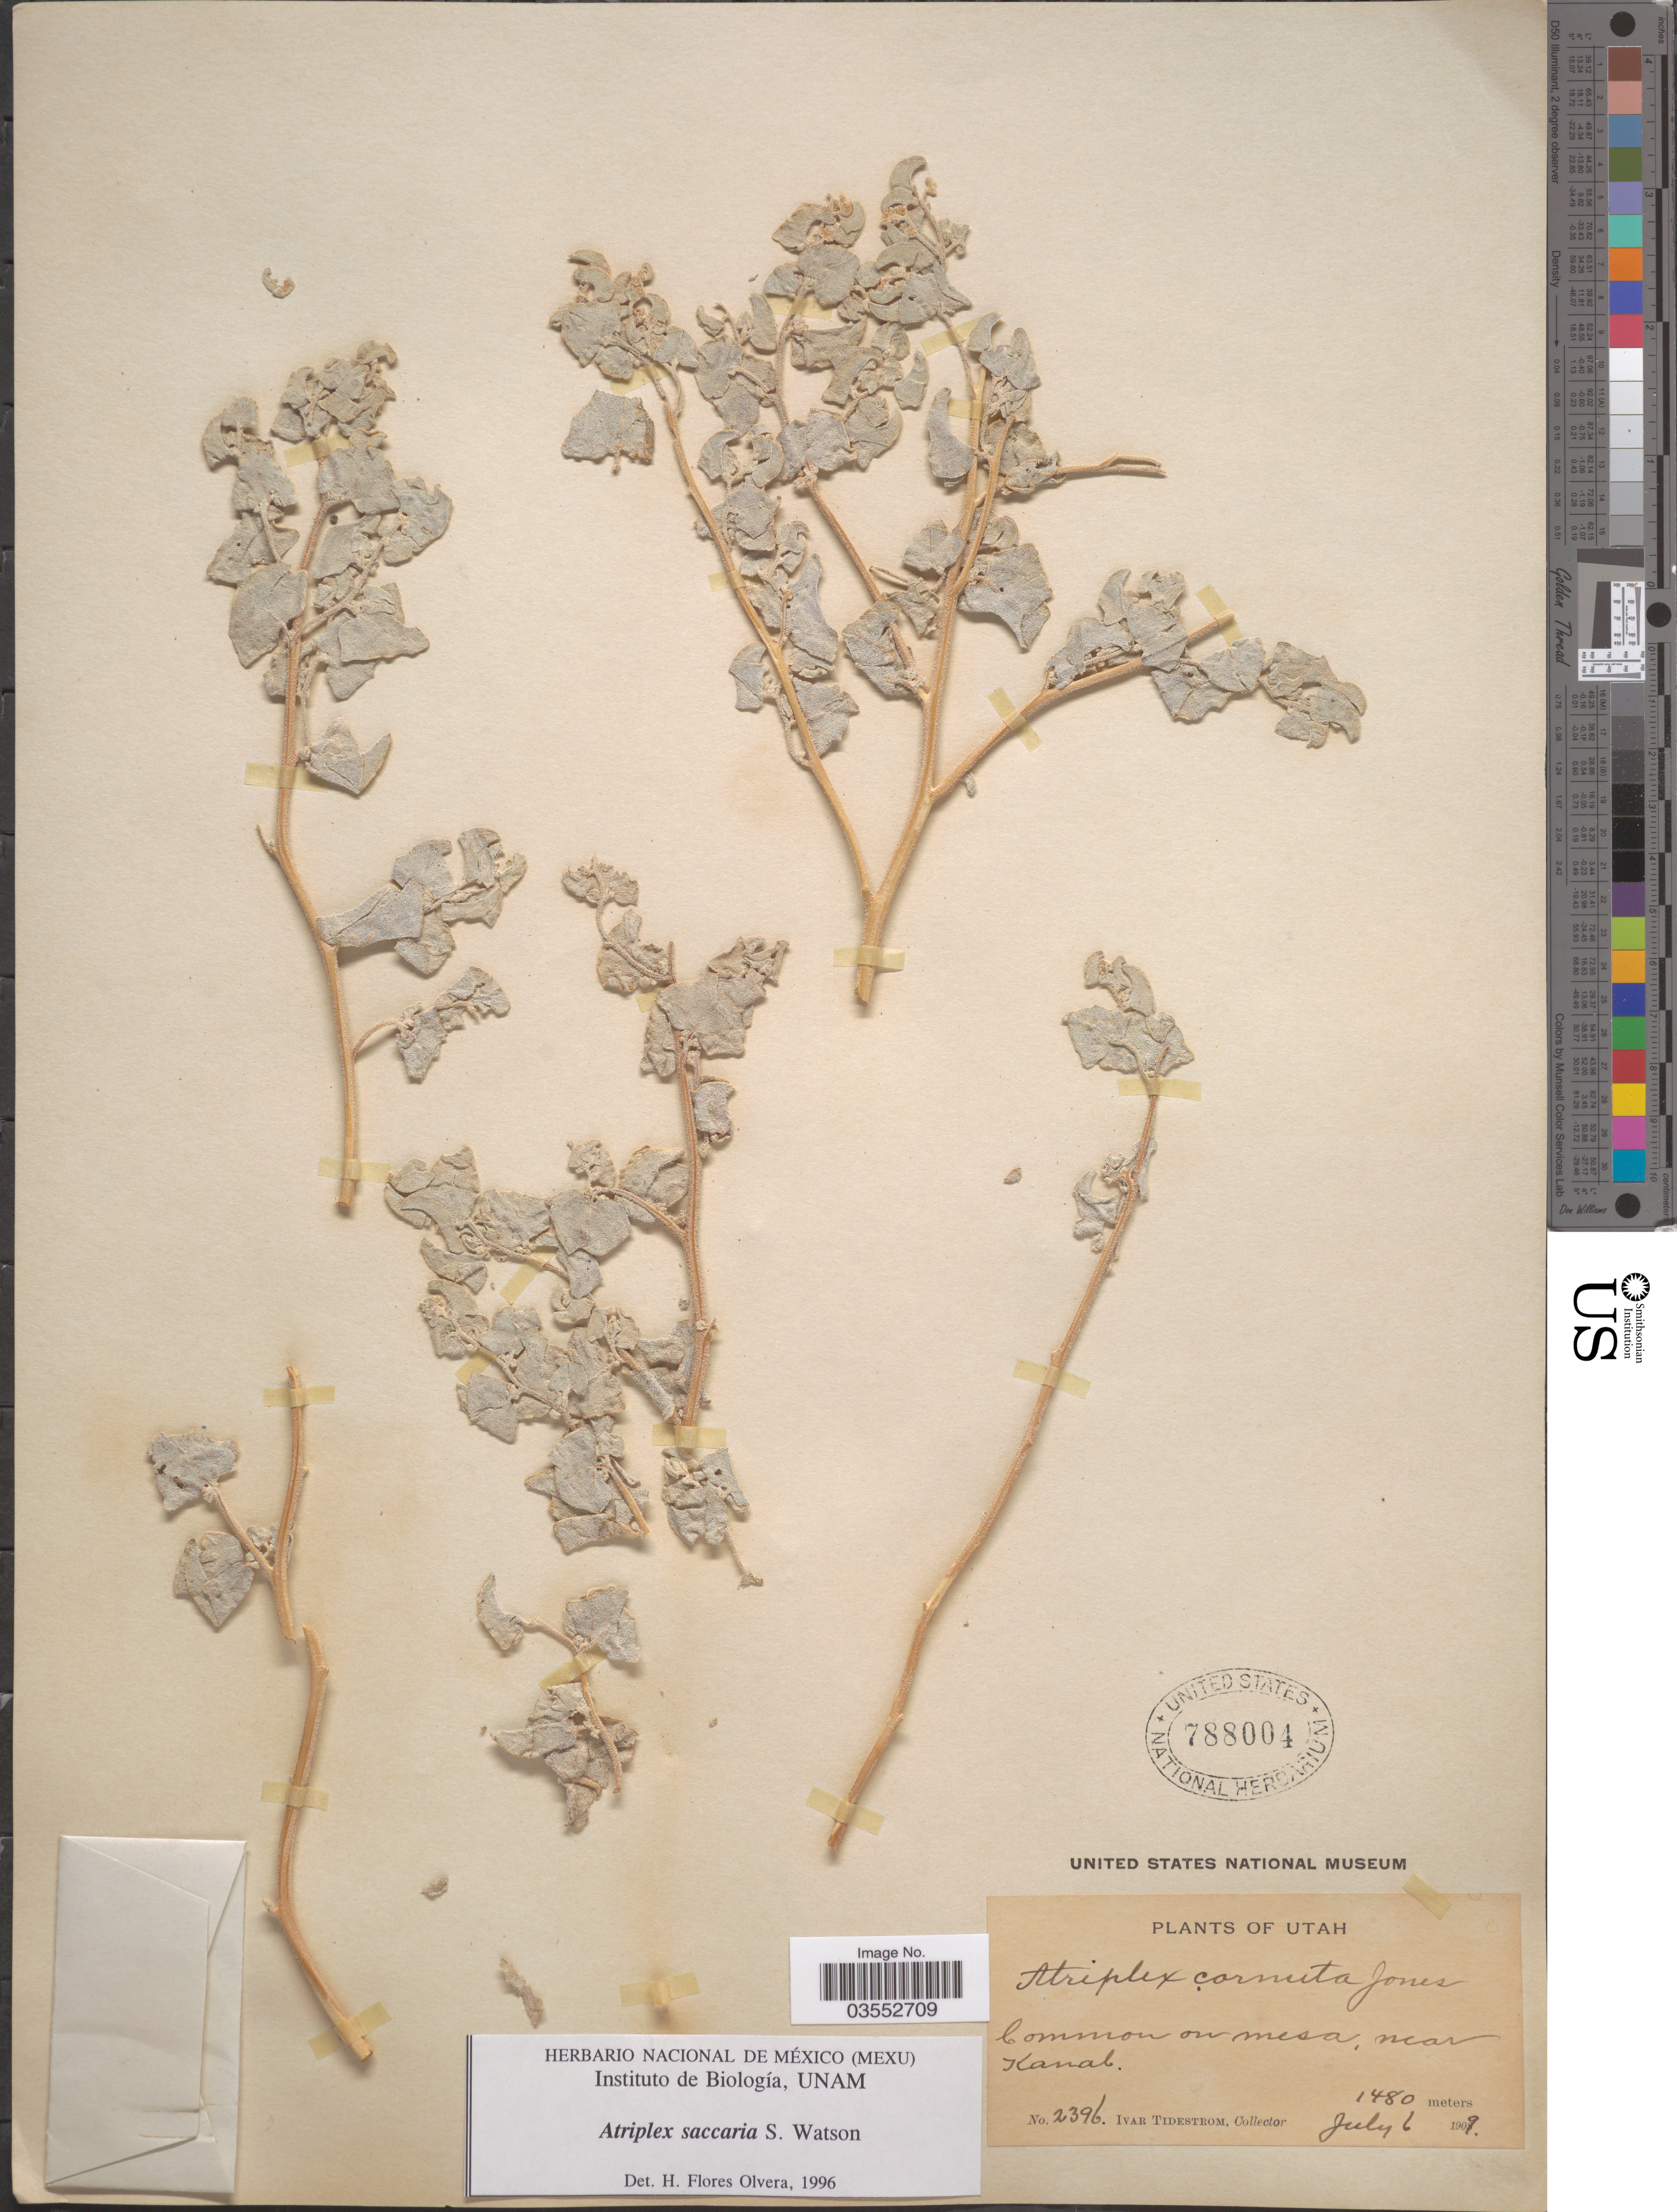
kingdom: Plantae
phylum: Tracheophyta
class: Magnoliopsida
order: Caryophyllales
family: Amaranthaceae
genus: Atriplex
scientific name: Atriplex saccaria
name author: S. Watson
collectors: I. F. Tidestrom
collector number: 2396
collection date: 1909-07-06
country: United States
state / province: Utah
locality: On mesa, near Kanab.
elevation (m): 1480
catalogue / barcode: US 788004